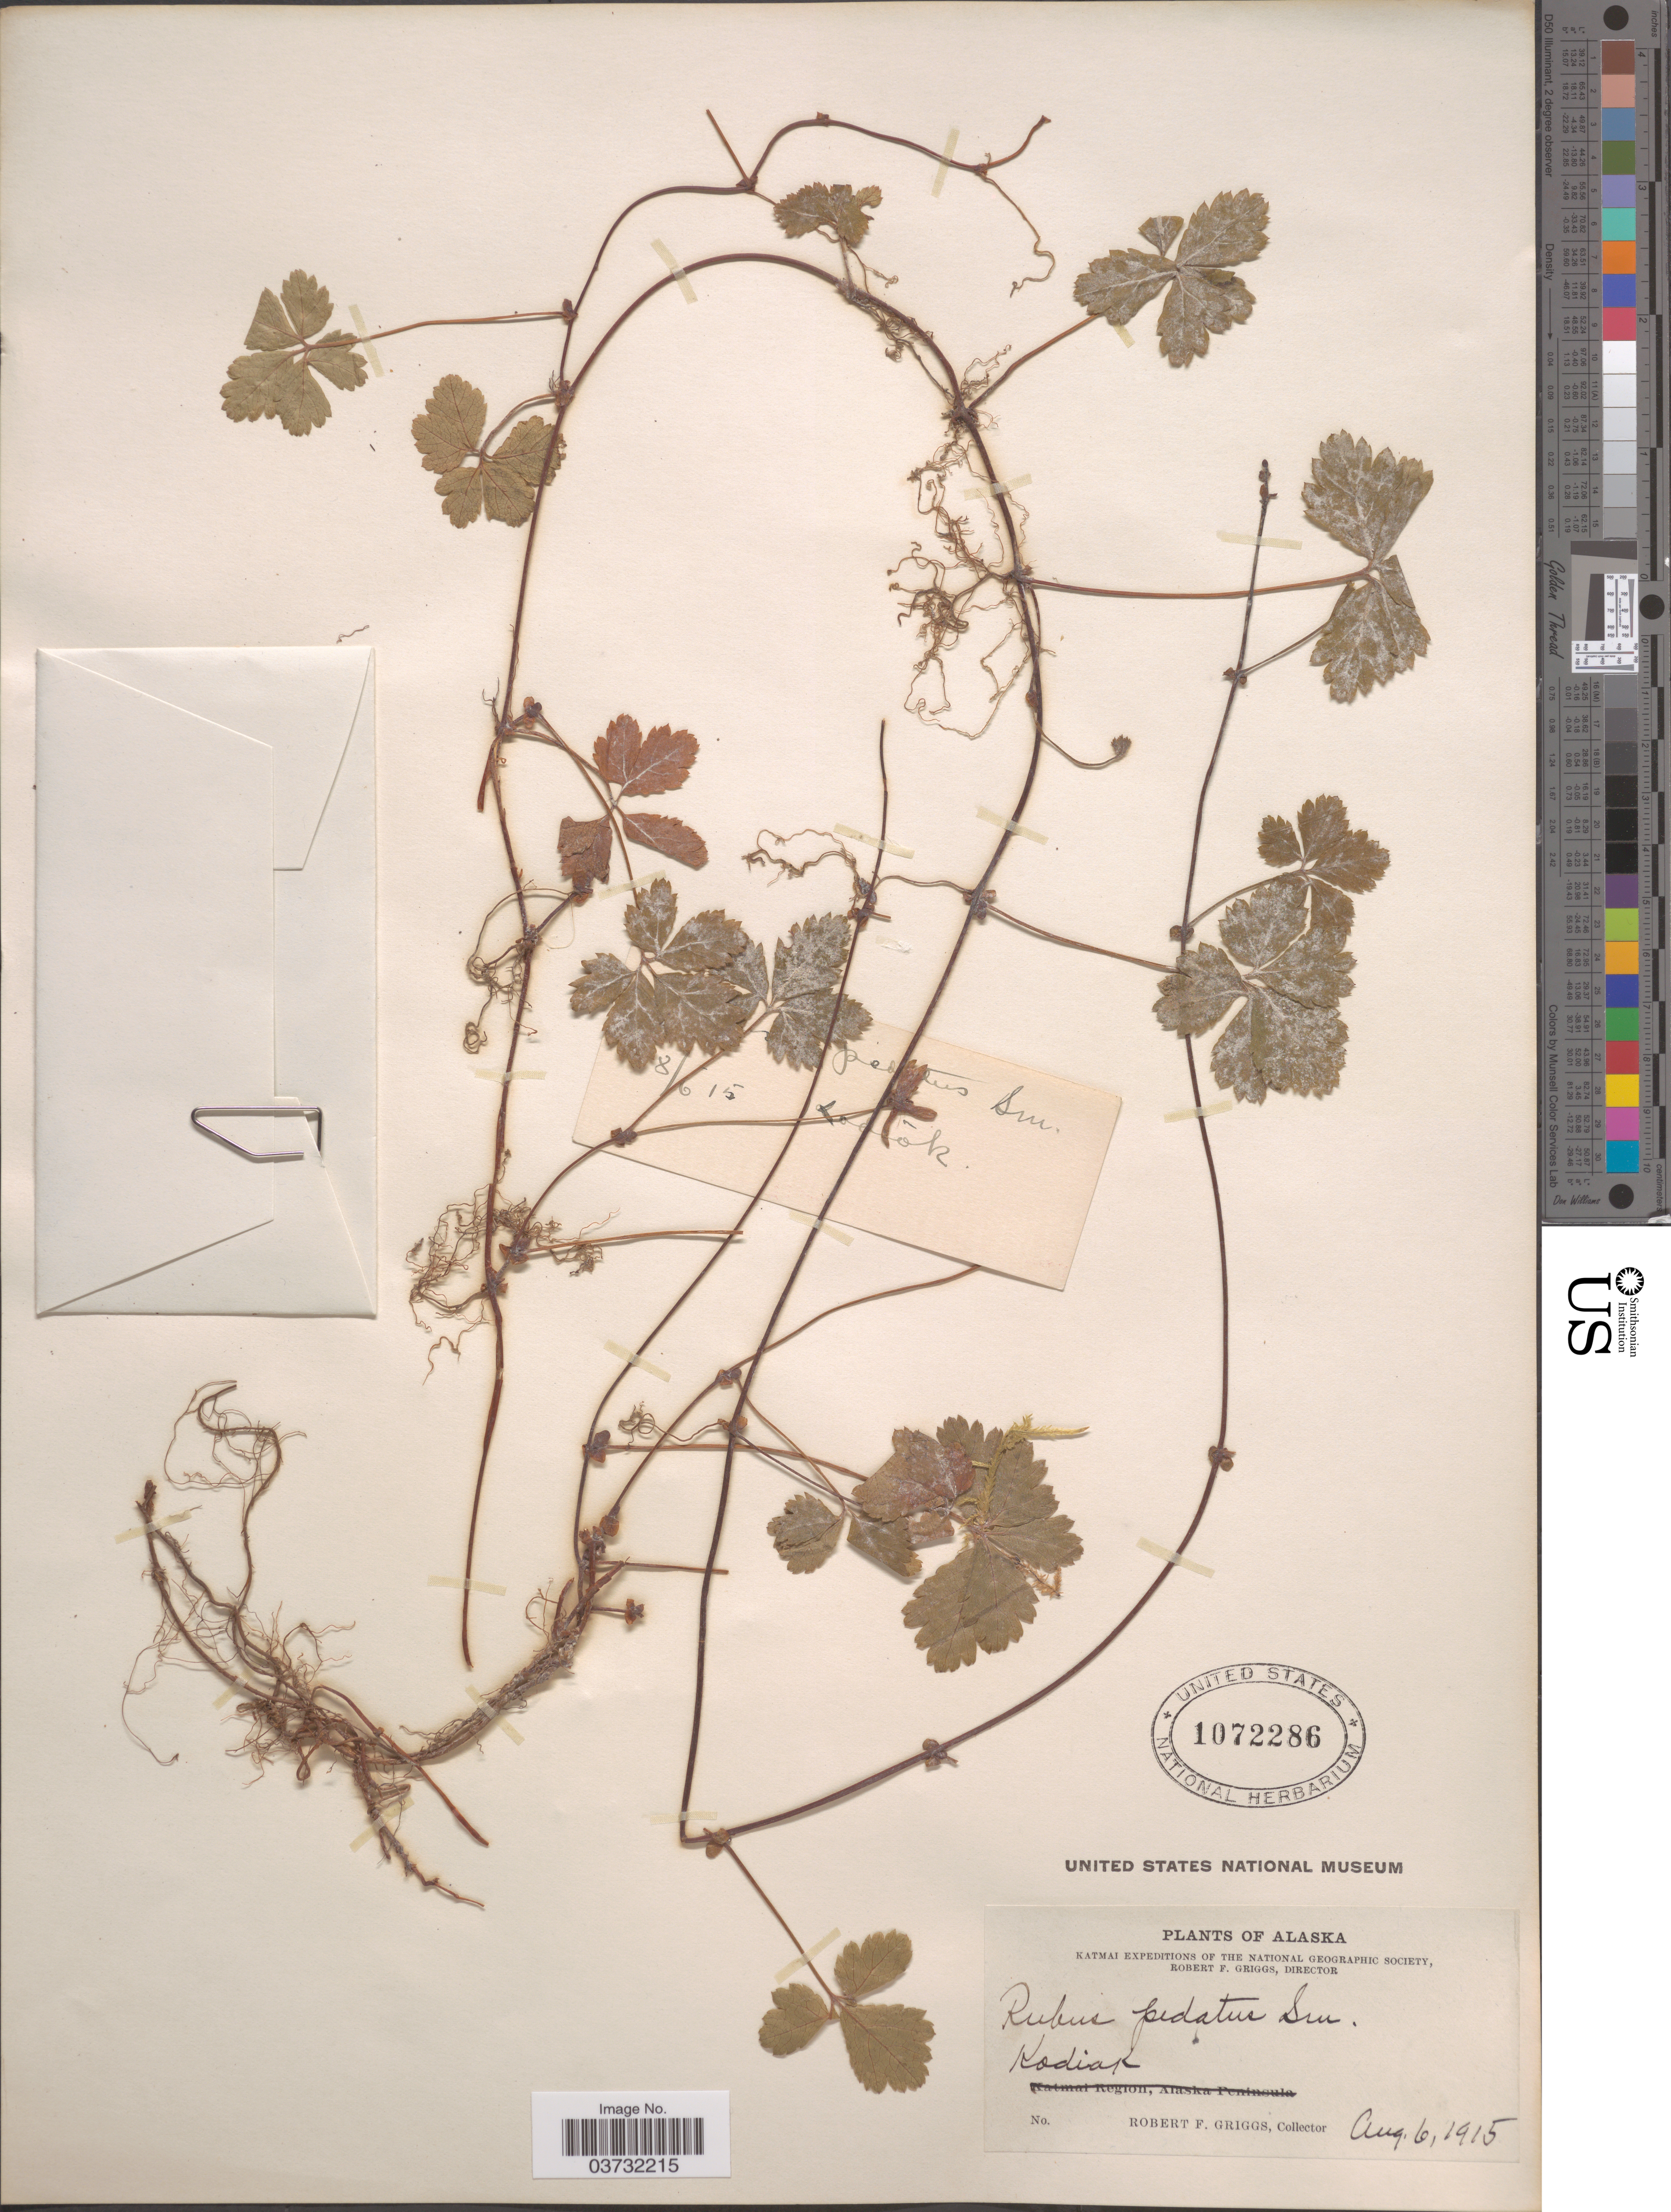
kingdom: Plantae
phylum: Tracheophyta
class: Magnoliopsida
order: Rosales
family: Rosaceae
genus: Rubus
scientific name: Rubus pedatus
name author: Sm.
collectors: R. F. Griggs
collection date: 1915-08-06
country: United States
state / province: Alaska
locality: Kodiak.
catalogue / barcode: US 1072286